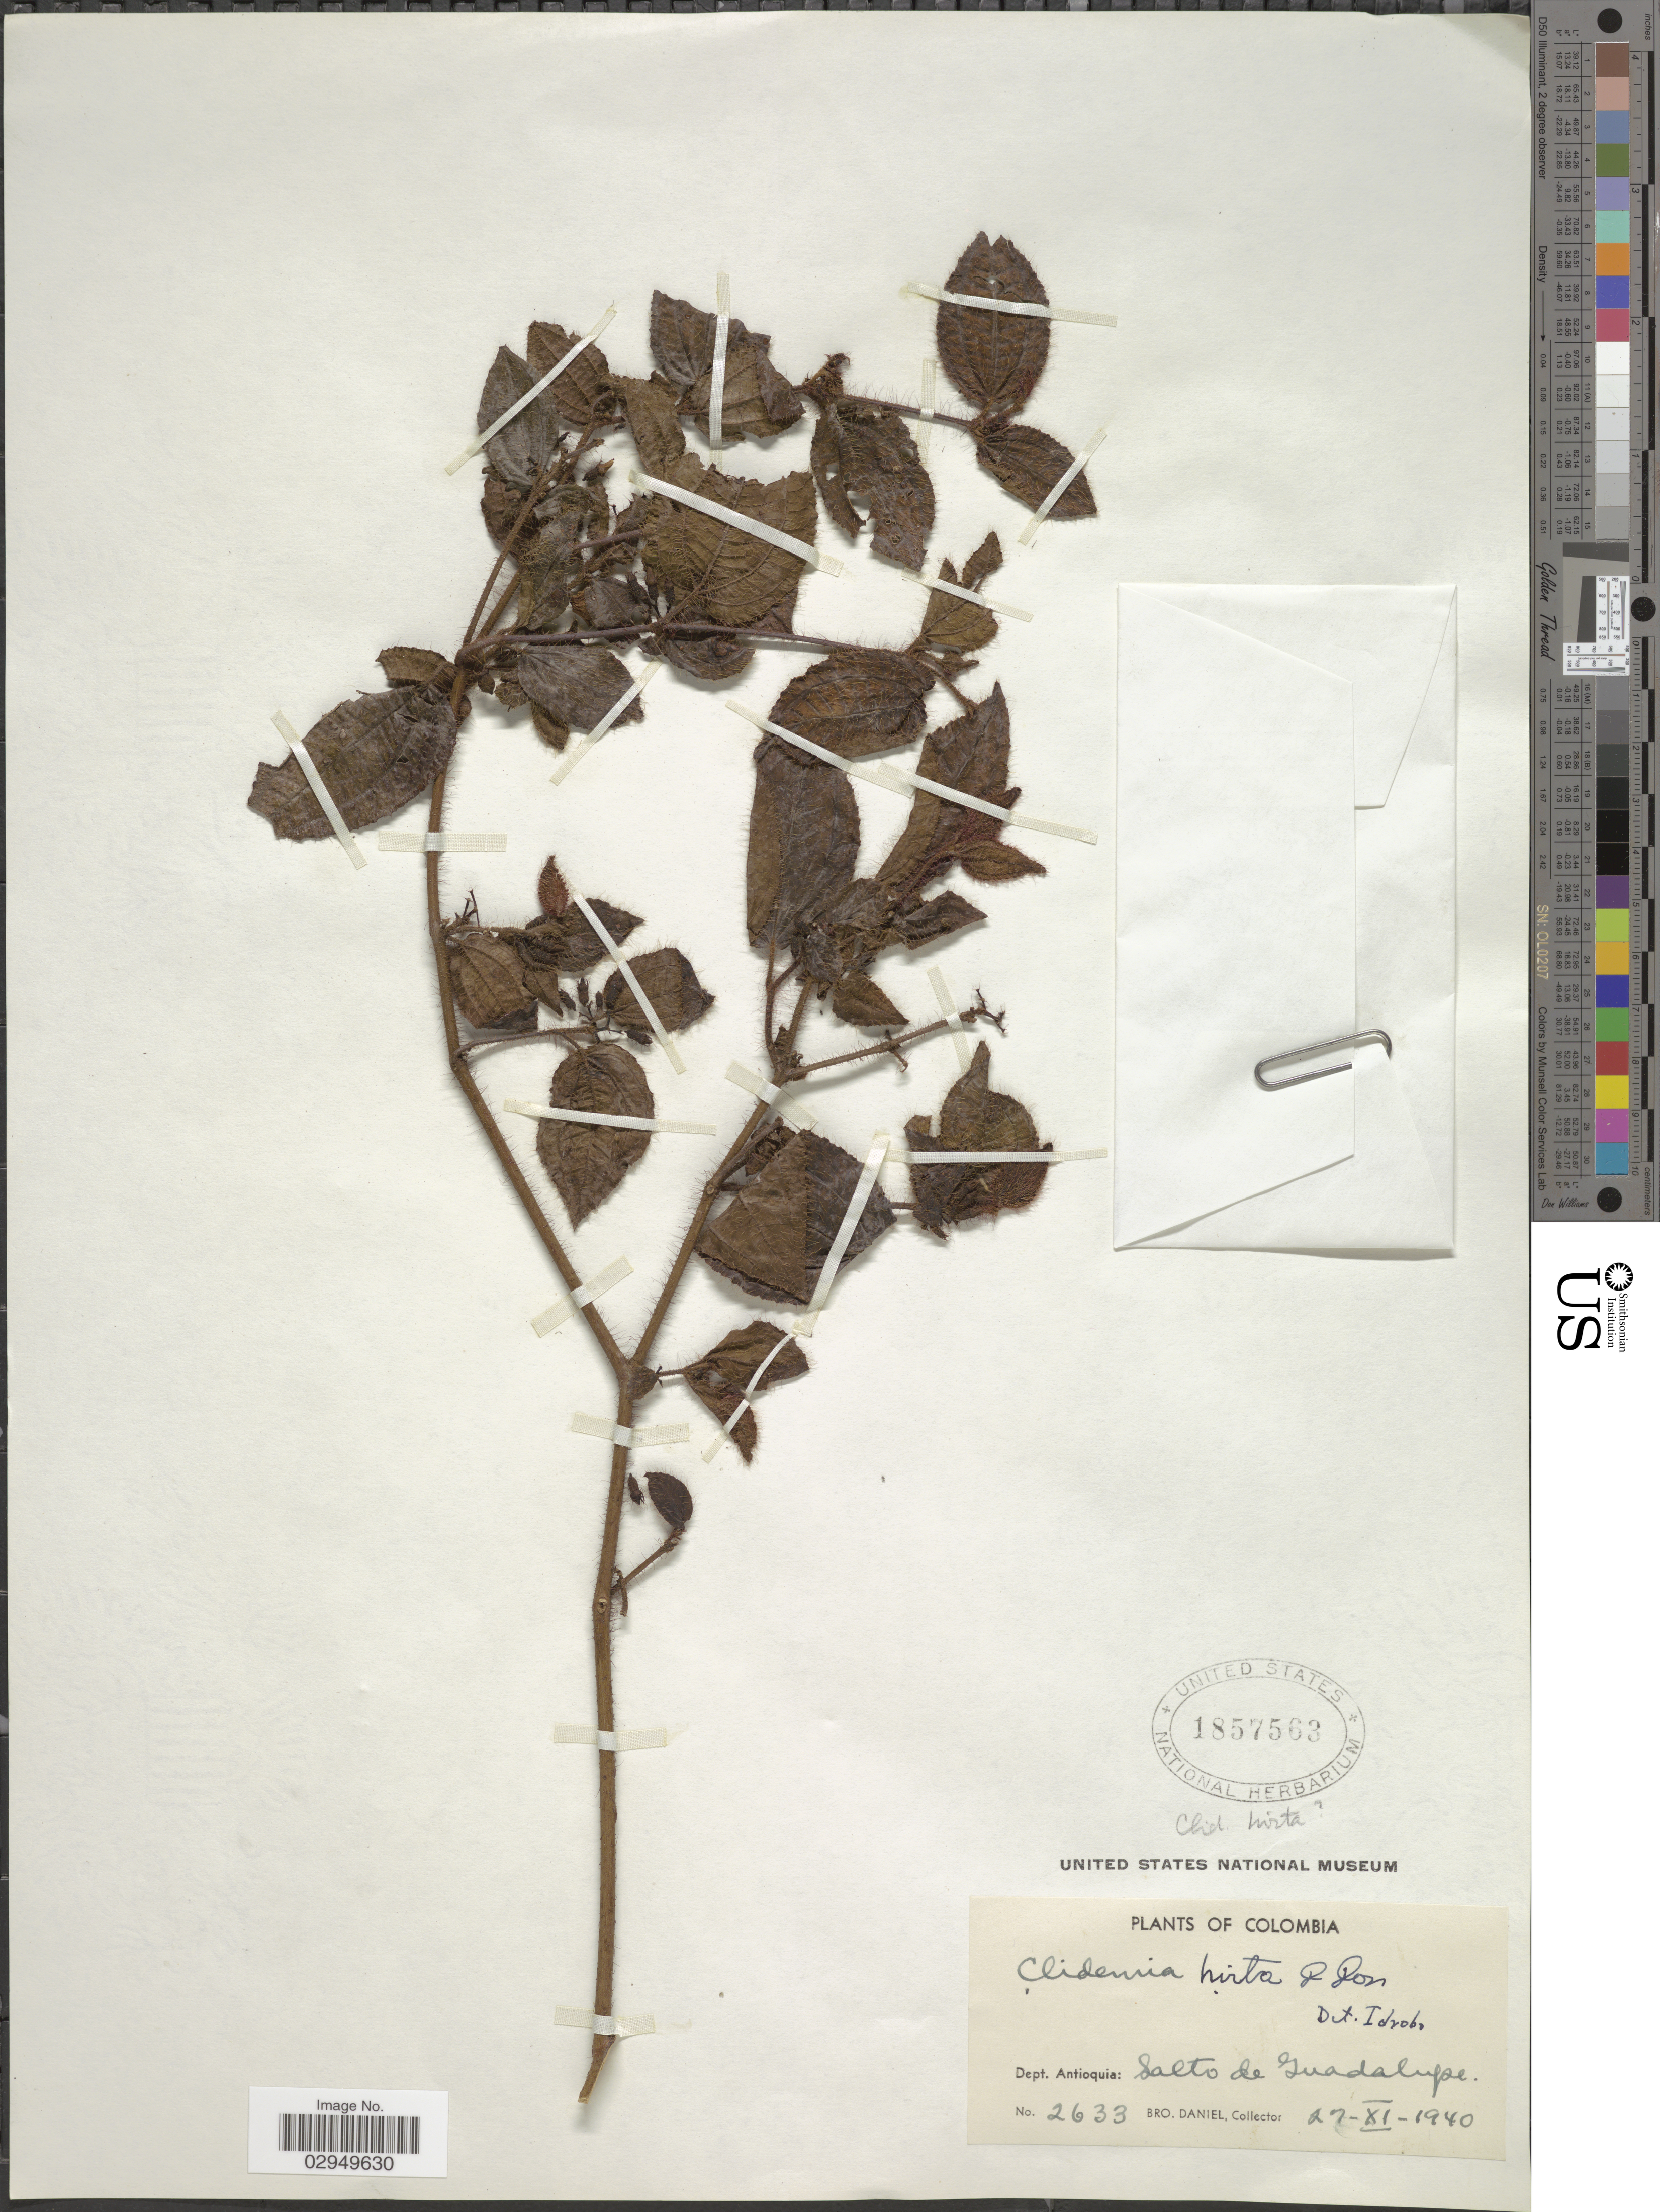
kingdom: Plantae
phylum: Tracheophyta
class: Magnoliopsida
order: Myrtales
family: Melastomataceae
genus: Clidemia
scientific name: Clidemia hirta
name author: (L.) D. Don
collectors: Bro. Daniel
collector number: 2633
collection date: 1940-11-27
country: Colombia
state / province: Antioquia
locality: Dept. Antioquia: Salto de Guadalupe.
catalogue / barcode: US 1857563